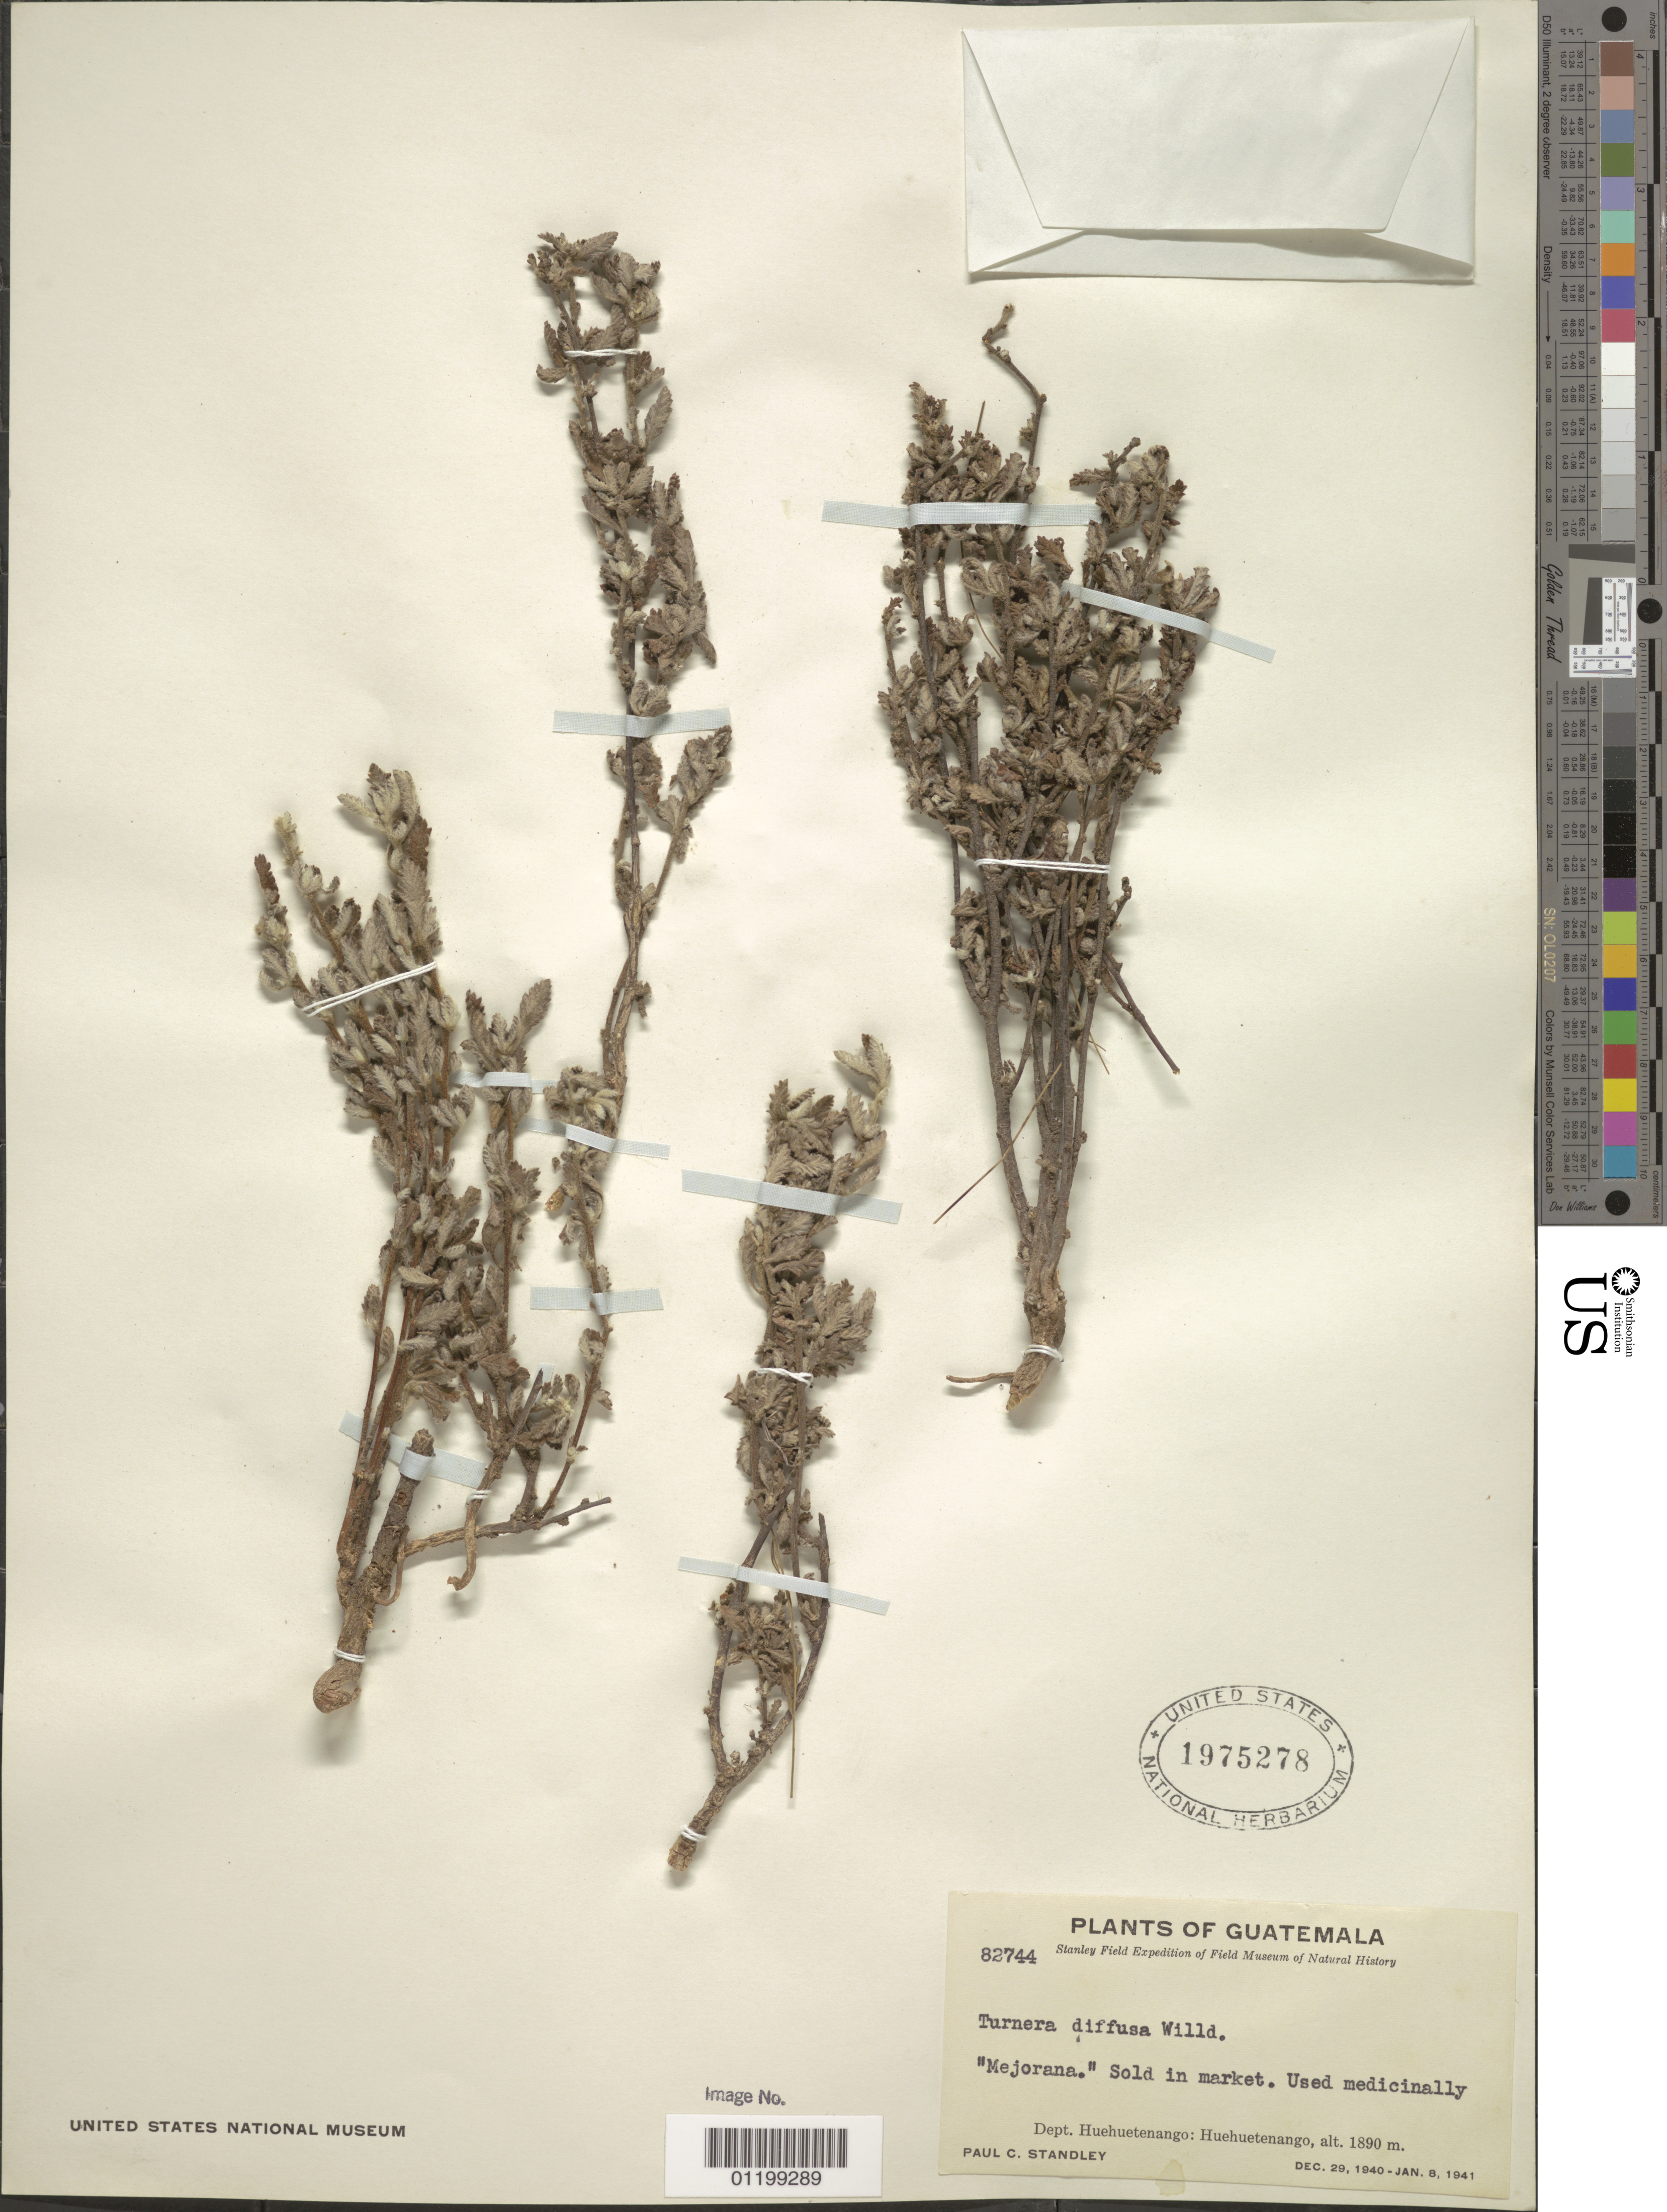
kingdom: Plantae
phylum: Tracheophyta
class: Magnoliopsida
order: Malpighiales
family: Turneraceae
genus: Turnera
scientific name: Turnera diffusa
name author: Willd. ex Schult.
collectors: P. C. Standley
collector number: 82744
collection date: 1940-12-29/1941-01-08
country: Guatemala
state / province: Huehuetenango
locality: Huehuetenango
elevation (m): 1890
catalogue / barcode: US 1975278